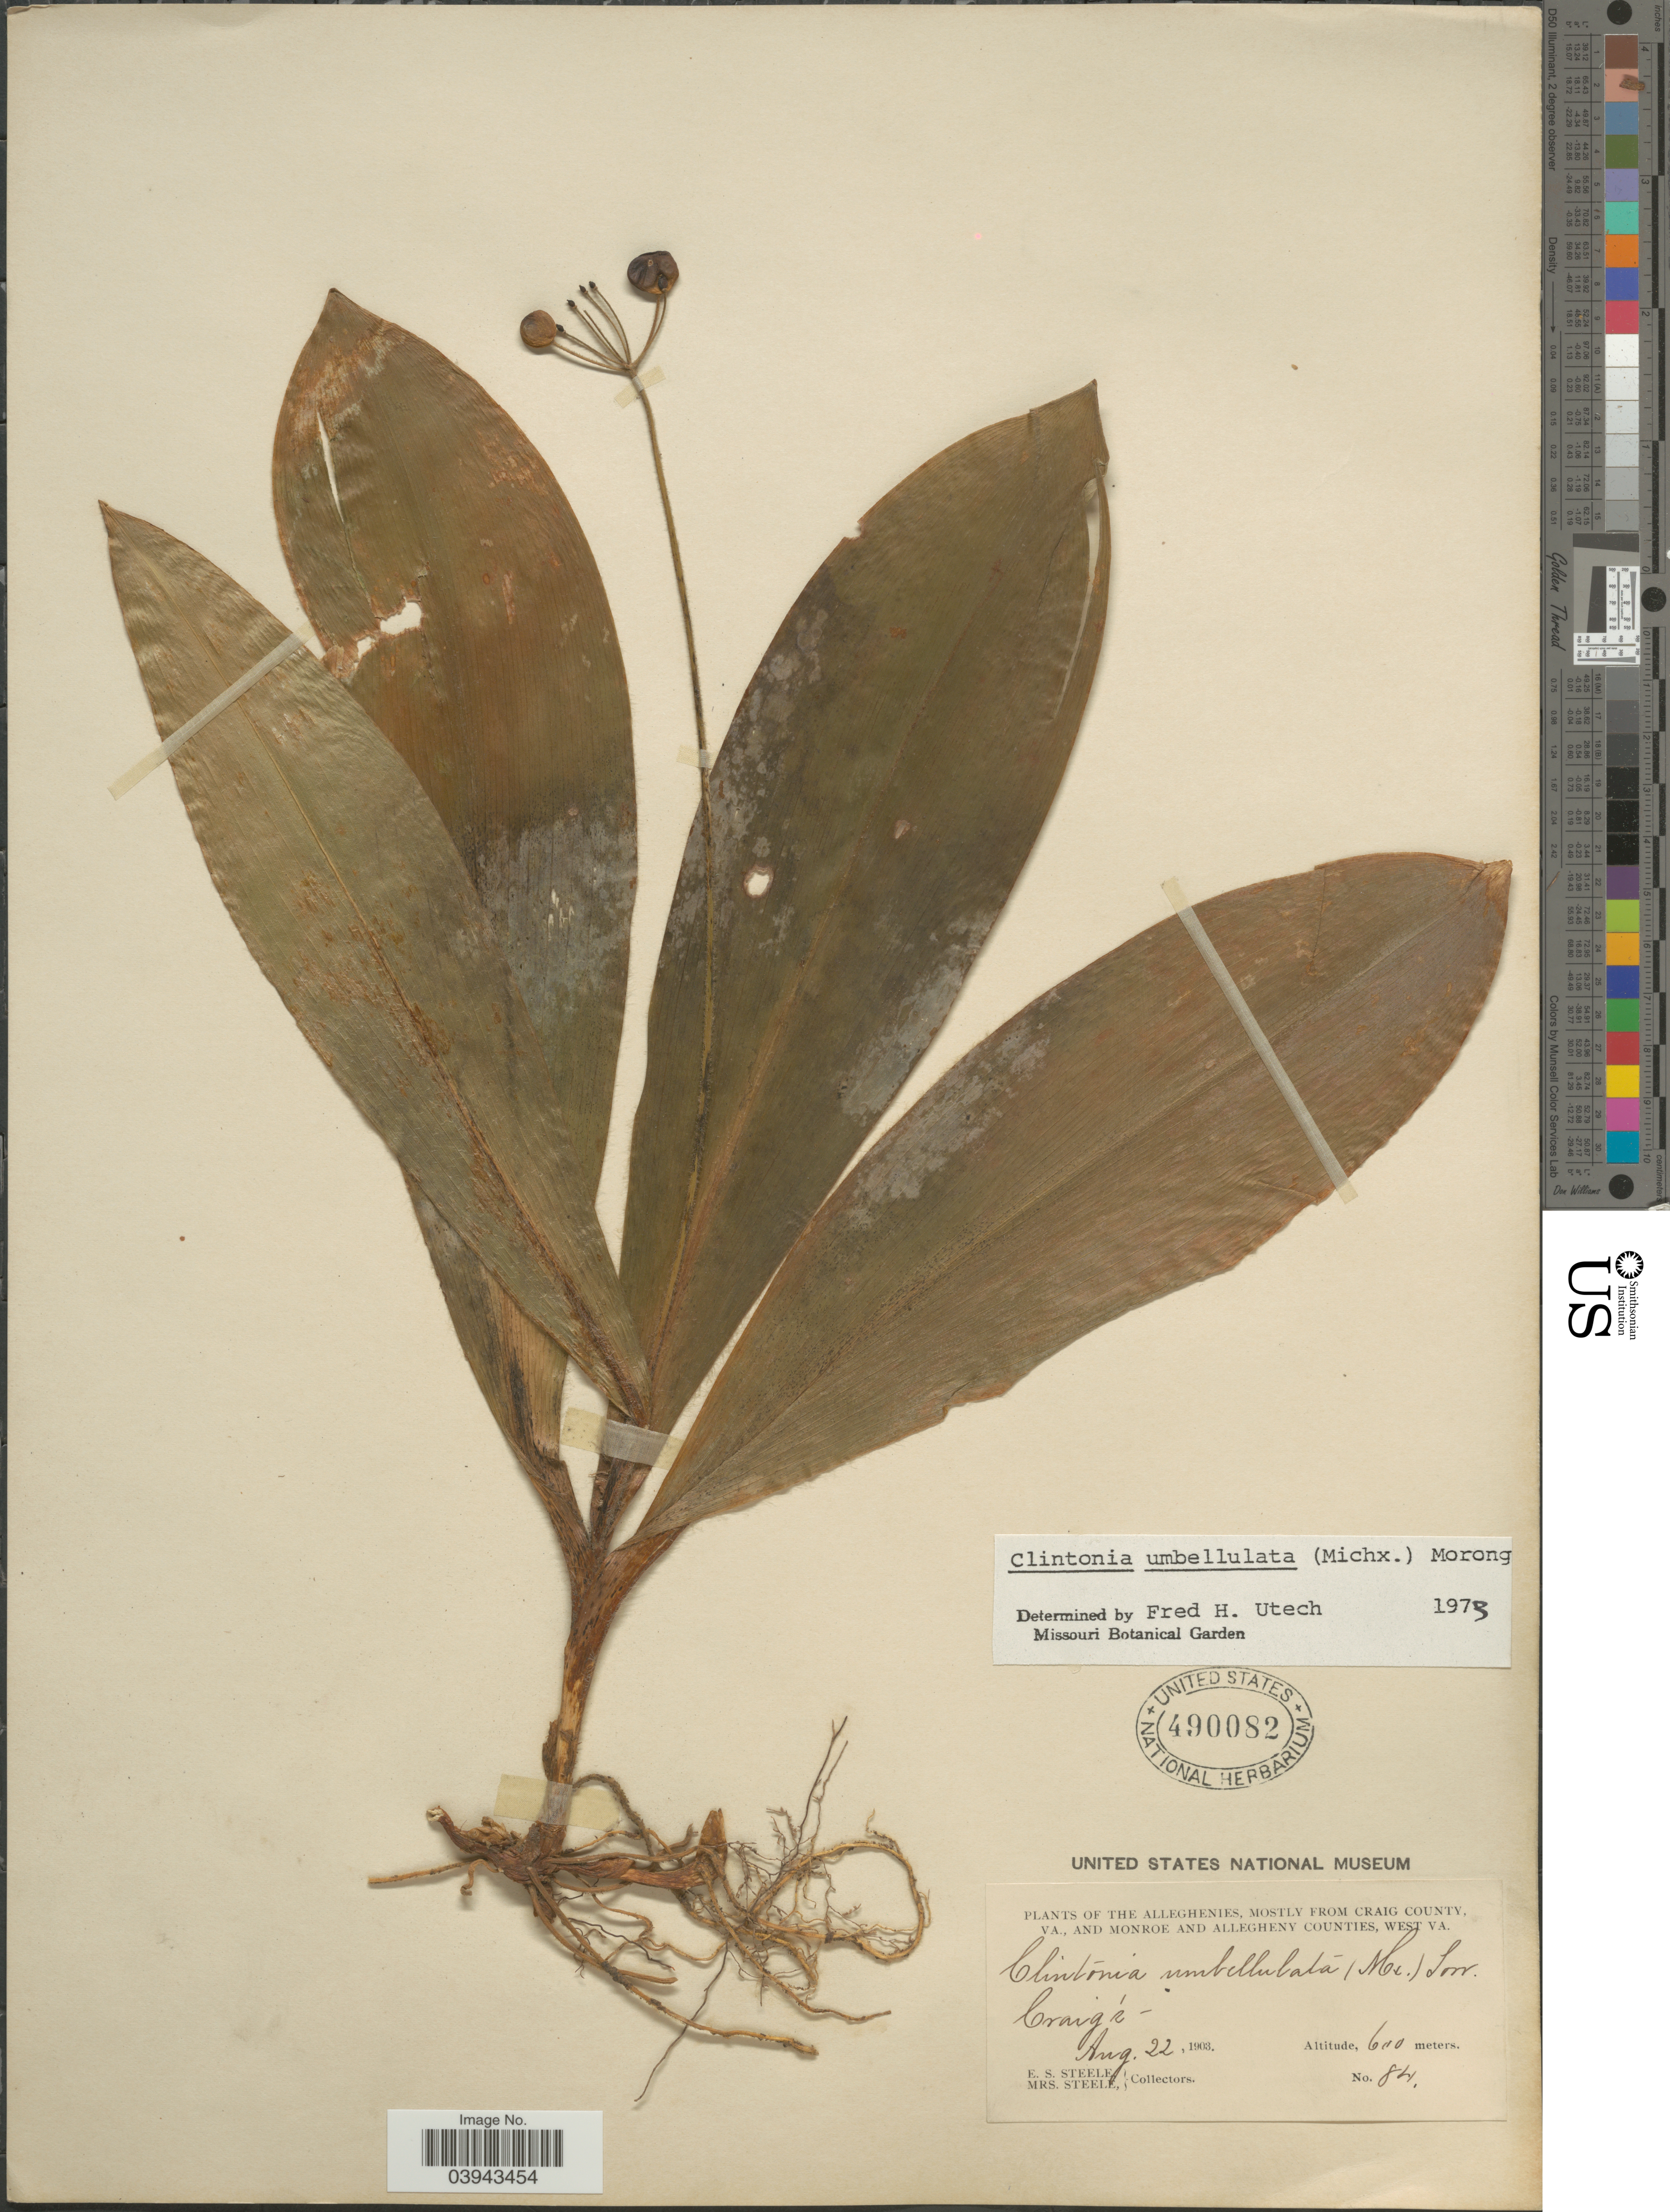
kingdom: Plantae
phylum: Tracheophyta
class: Liliopsida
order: Liliales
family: Liliaceae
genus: Clintonia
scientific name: Clintonia umbellulata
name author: (Michx.) Morong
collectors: E. Steele & Mrs. E. S. Steele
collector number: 84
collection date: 1903-08-22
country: United States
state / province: Virginia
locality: The Alleghenies, mostly from Craig County, VA., and Monroe and Allegheny Counties, West Va. Craigs.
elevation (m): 600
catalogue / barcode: US 490082